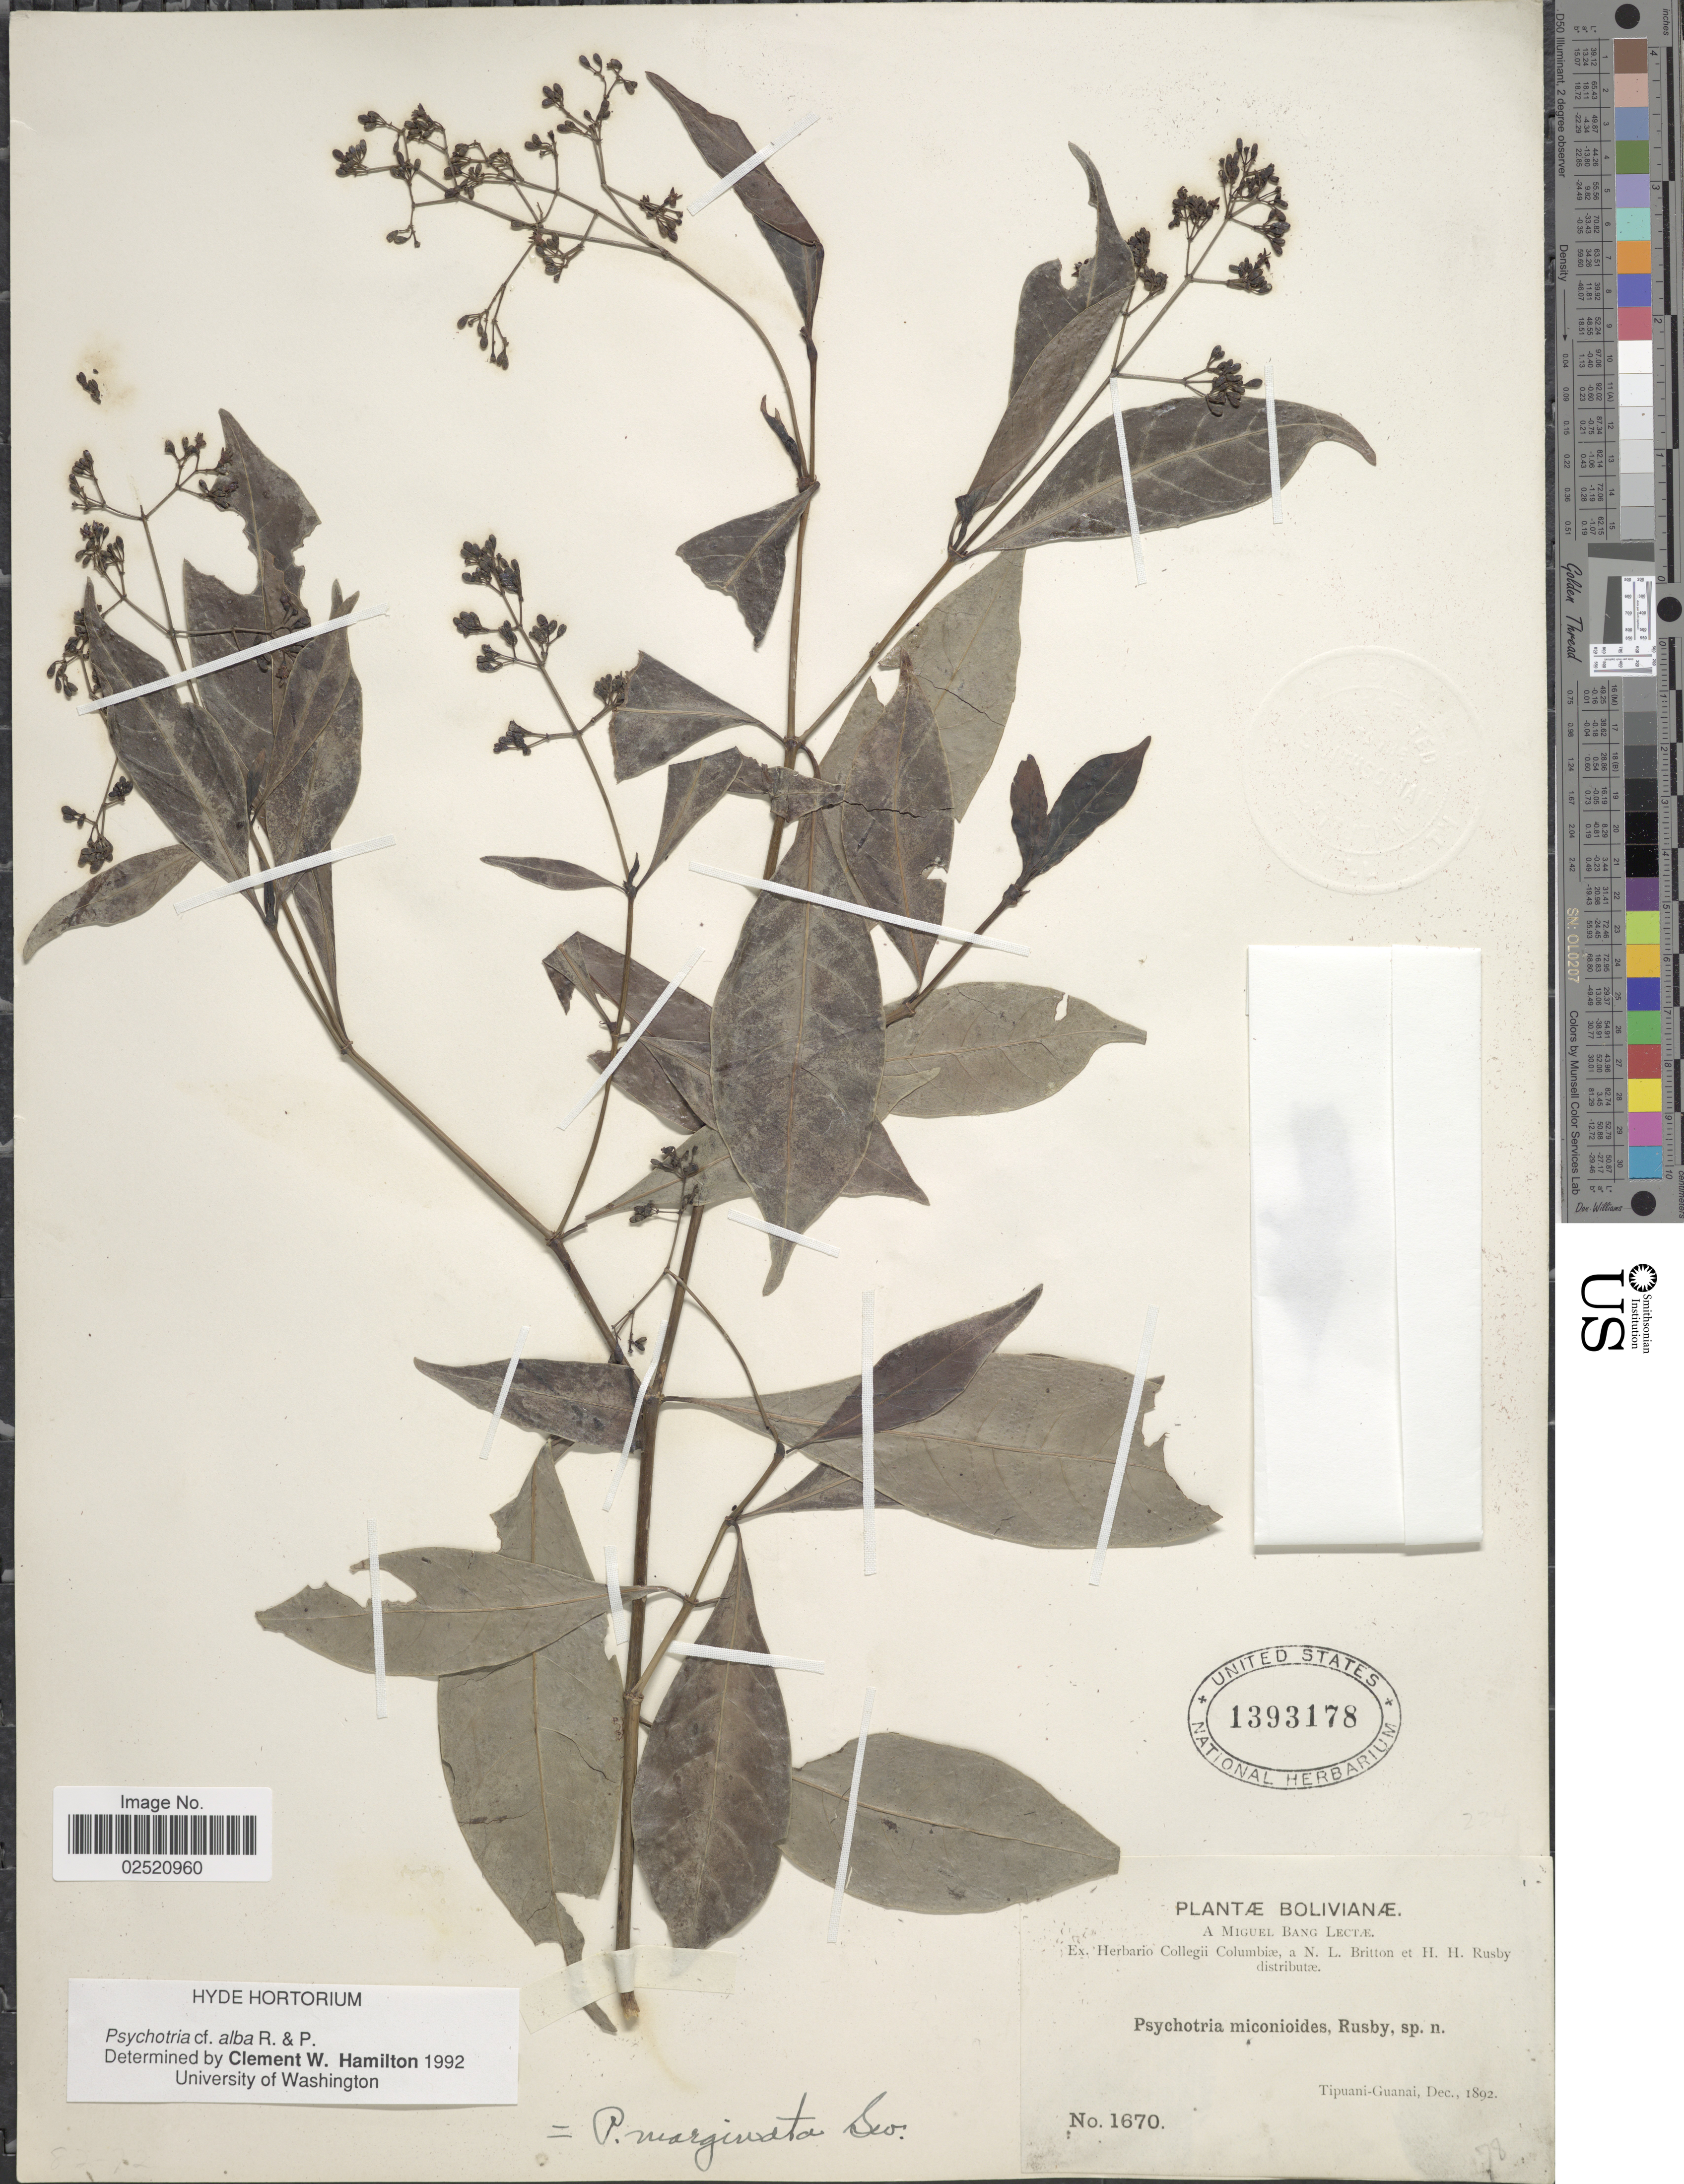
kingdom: Plantae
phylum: Tracheophyta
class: Magnoliopsida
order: Gentianales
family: Rubiaceae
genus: Psychotria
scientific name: Psychotria alba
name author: Ruiz & Pav.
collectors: M. Bang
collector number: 1670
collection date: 1892-12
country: Bolivia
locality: Tipuani-Guanai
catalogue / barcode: US 1393178